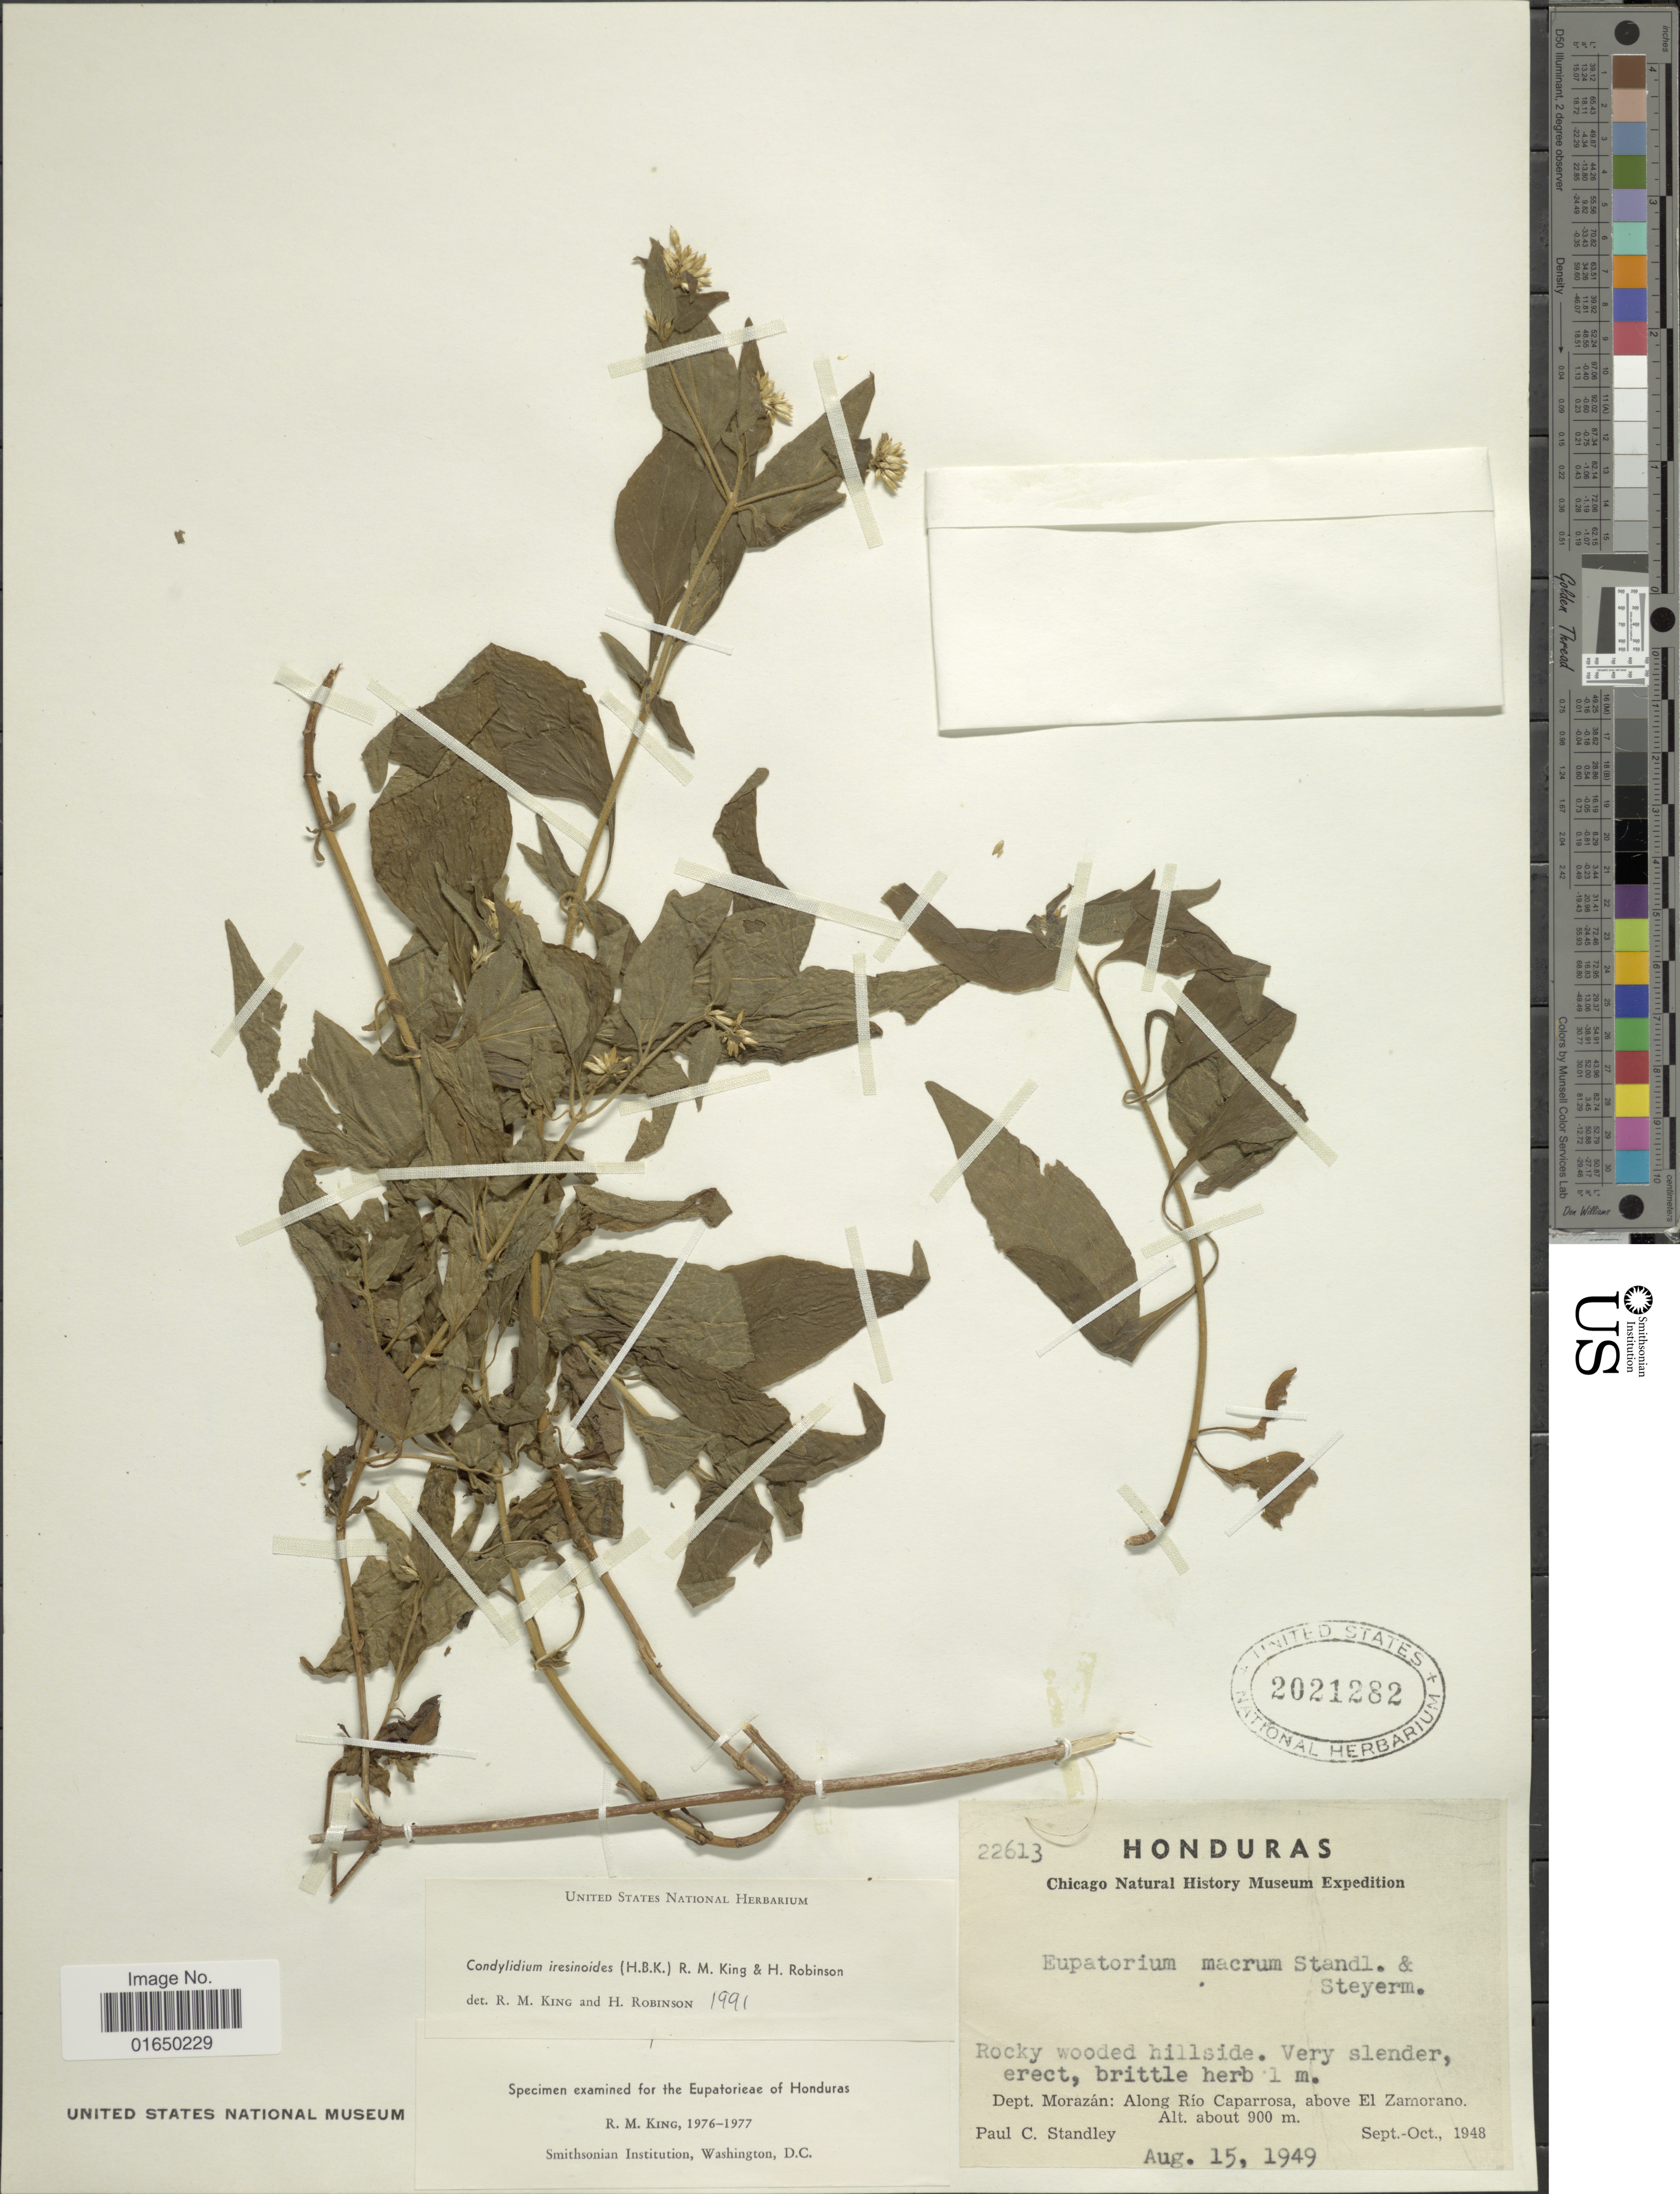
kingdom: Plantae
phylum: Tracheophyta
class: Magnoliopsida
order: Asterales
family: Asteraceae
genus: Condylidium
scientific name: Condylidium iresinoides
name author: (Kunth) R.M. King & H. Rob.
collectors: P. C. Standley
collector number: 22613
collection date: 1949-08-15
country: Honduras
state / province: Fco. Morazán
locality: Rocky wooded hillside. Dept. Morazán: Along Río Caparrosa, above El Zamorano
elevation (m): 900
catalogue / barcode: US 2021282